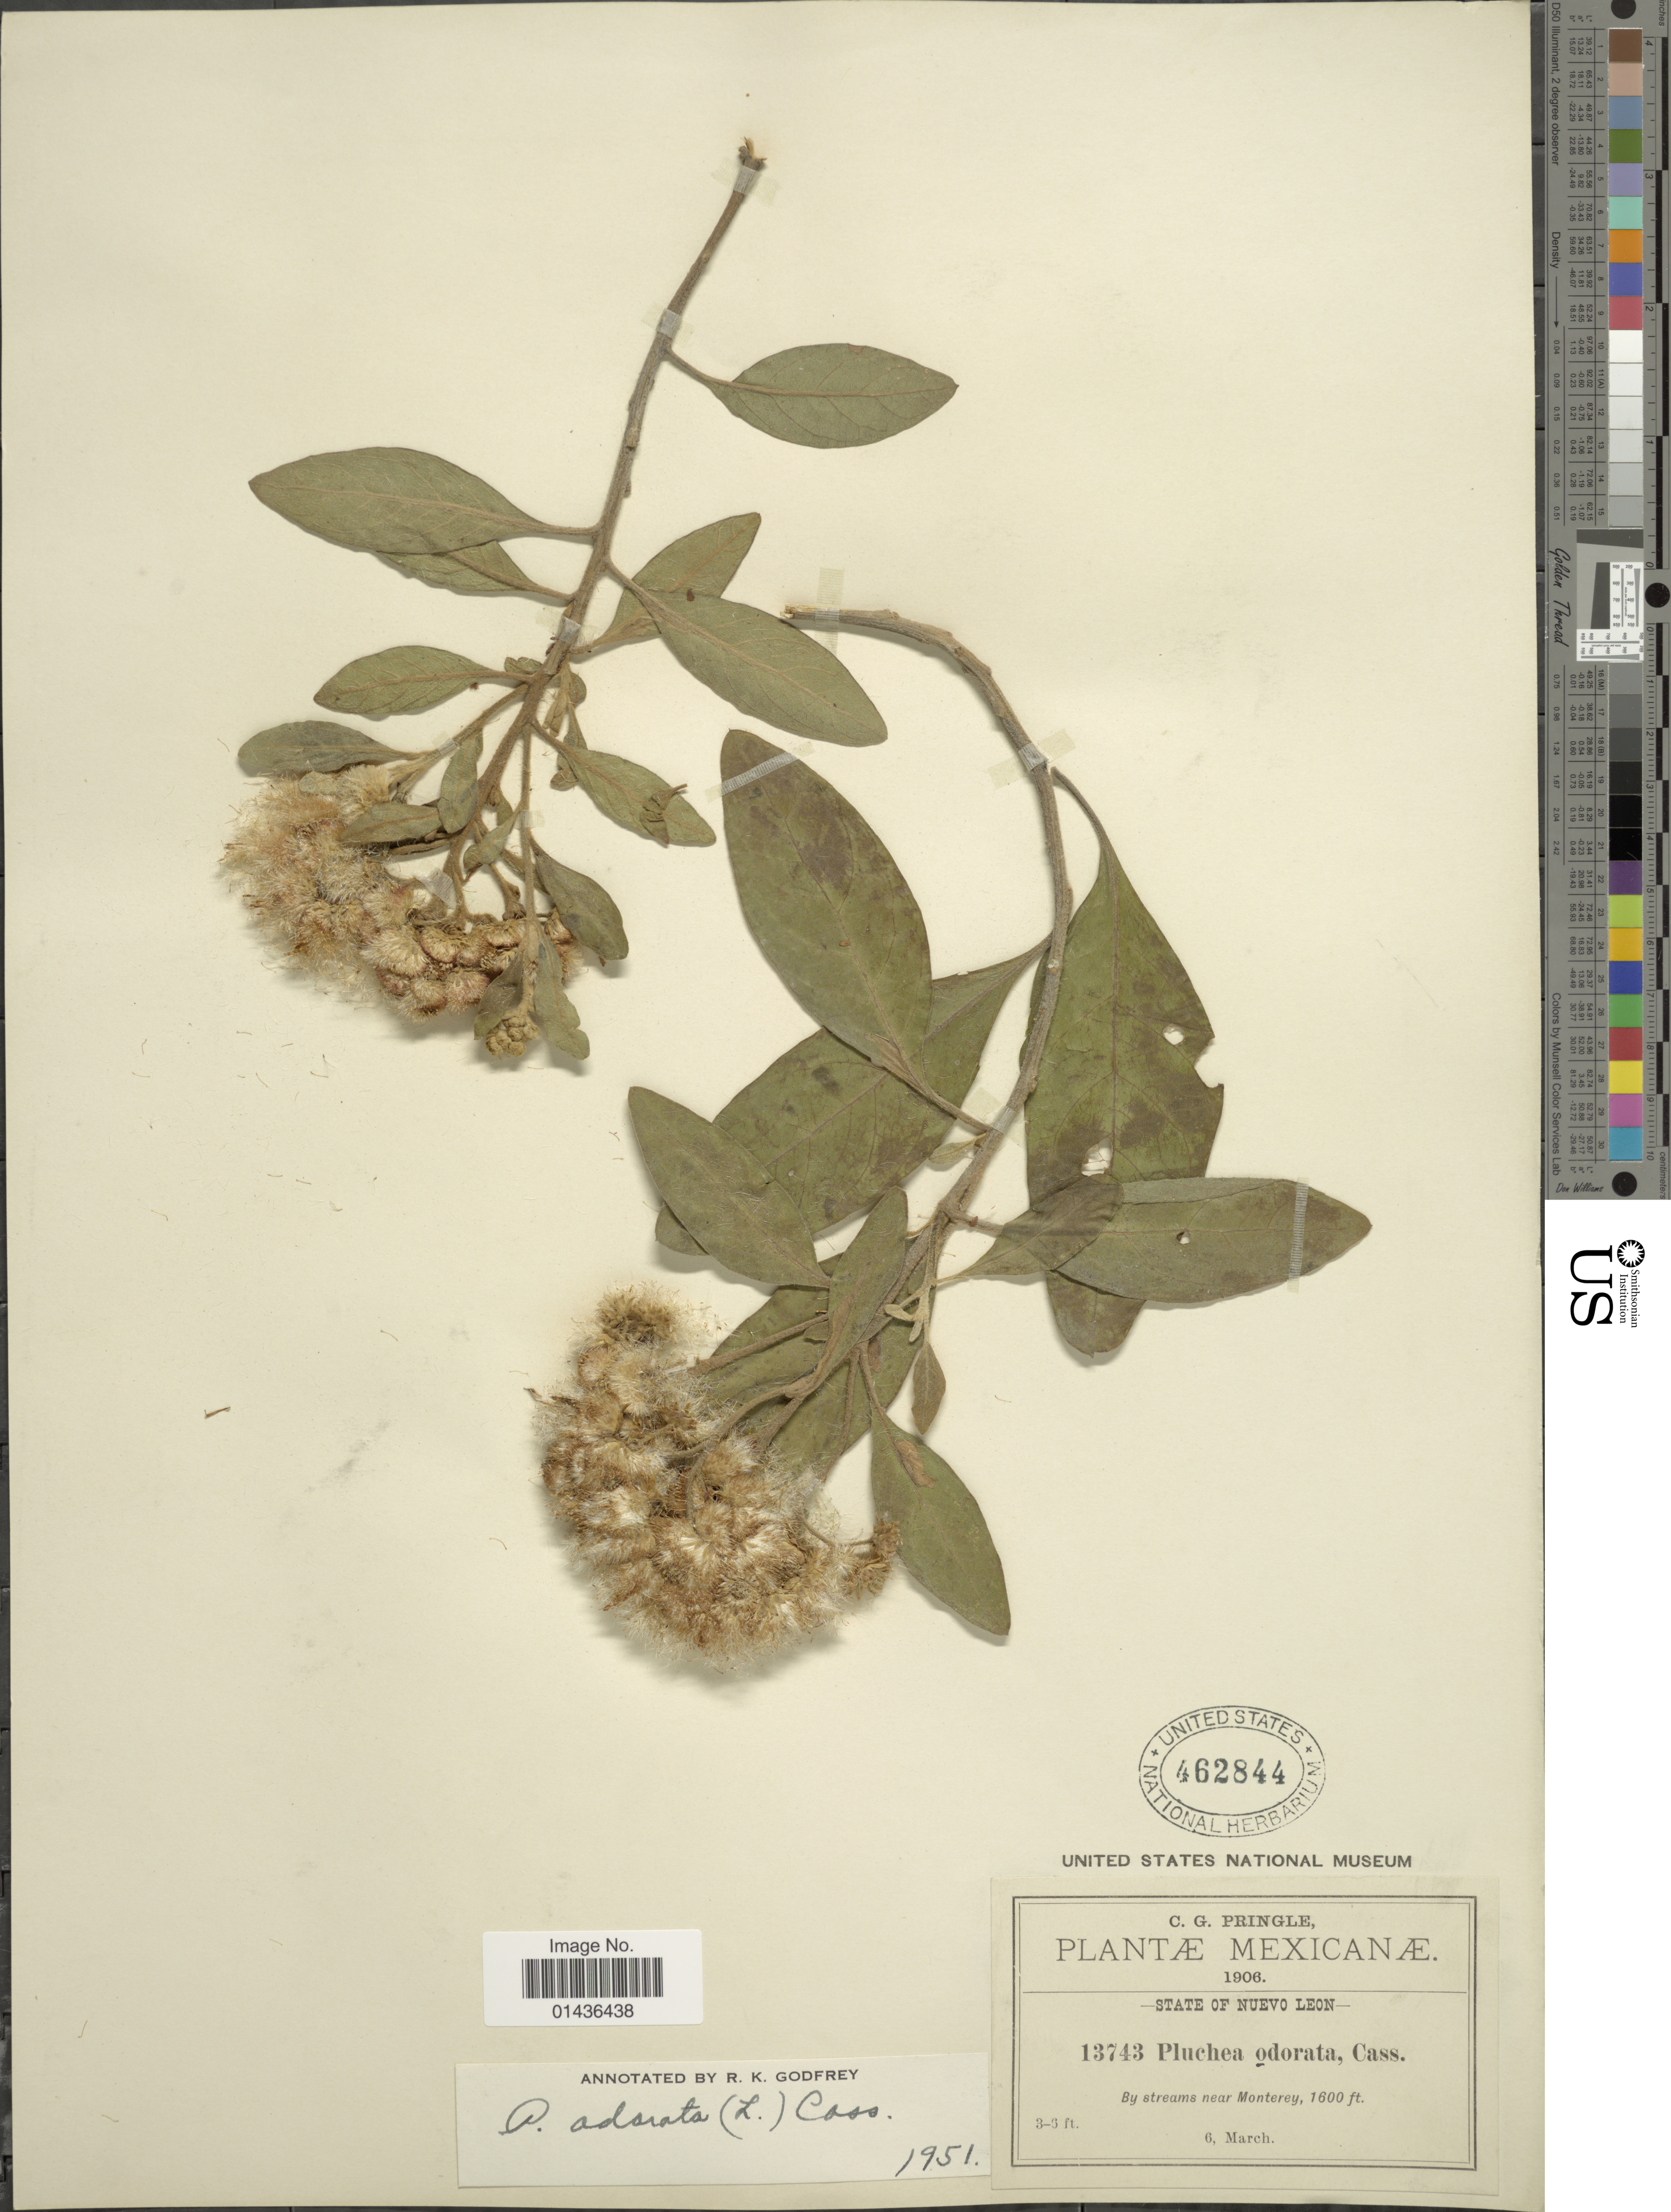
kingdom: Plantae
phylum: Tracheophyta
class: Magnoliopsida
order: Asterales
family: Asteraceae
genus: Pluchea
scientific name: Pluchea carolinensis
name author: (Jacq.) D. Don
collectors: C. G. Pringle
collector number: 13743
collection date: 1906-03-06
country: Mexico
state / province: Nuevo León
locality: Near Monterey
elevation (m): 488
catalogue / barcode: US 462844